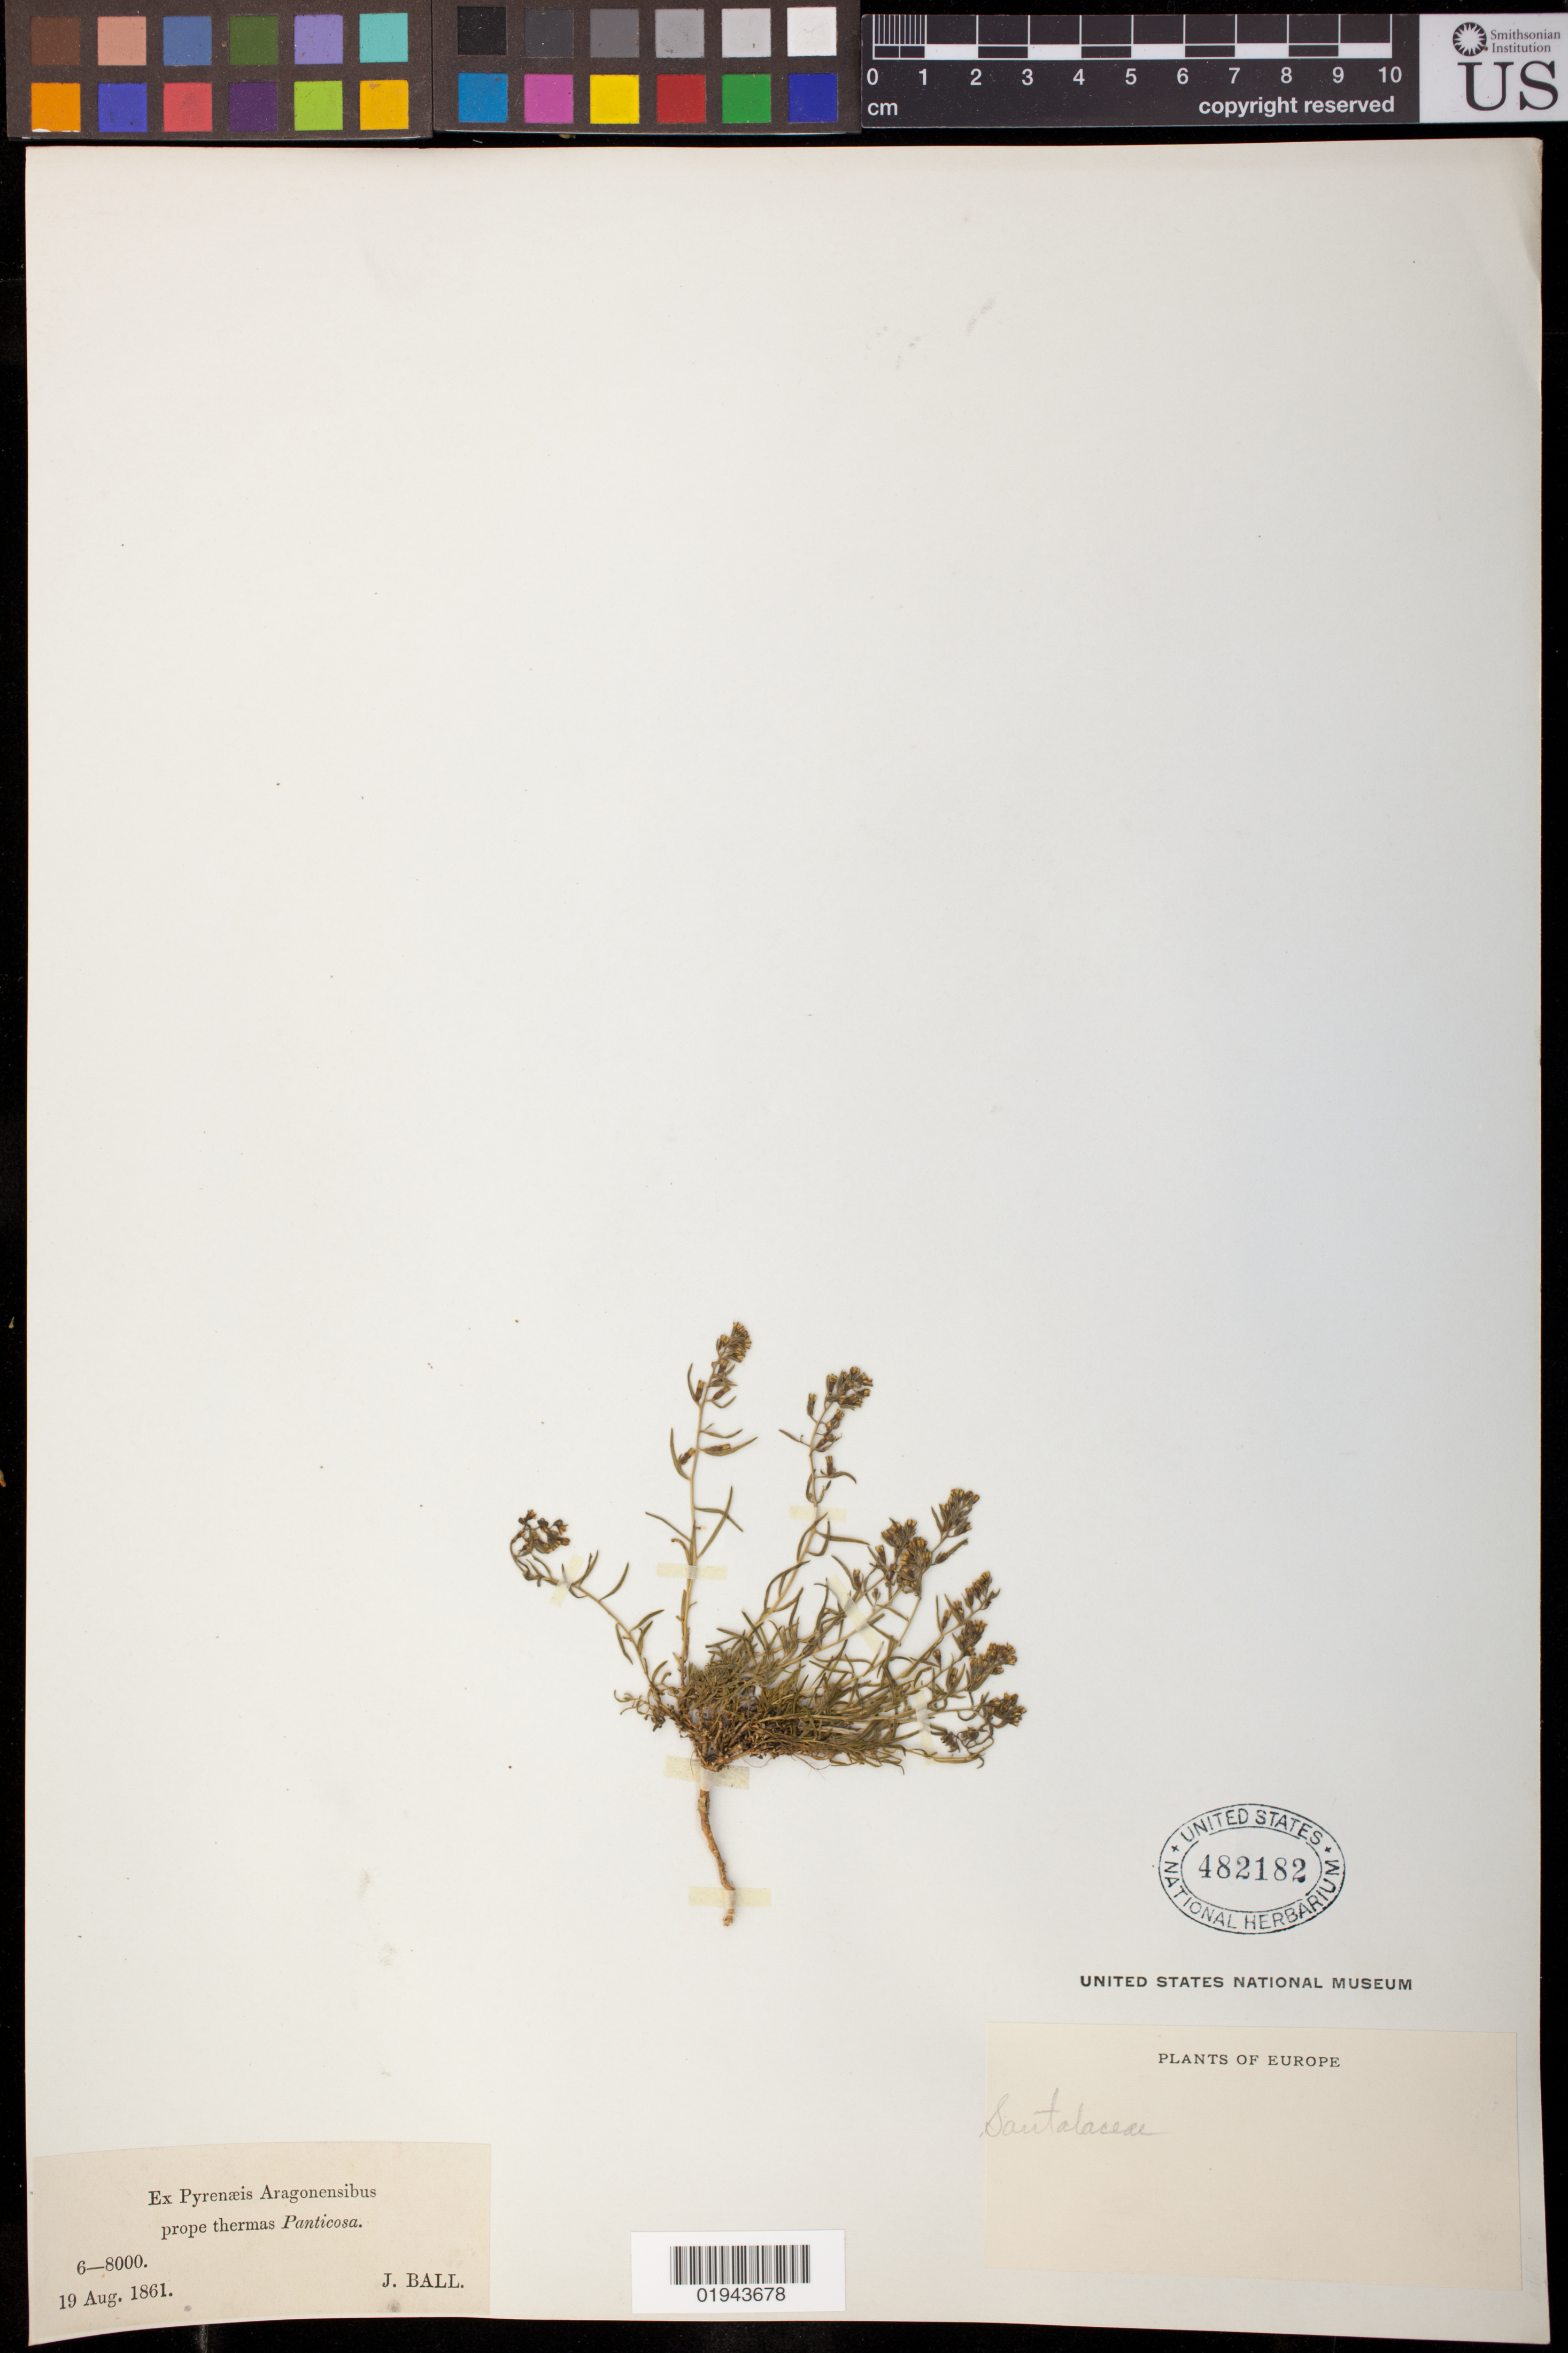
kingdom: Plantae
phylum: Tracheophyta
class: Magnoliopsida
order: Santalales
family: Thesiaceae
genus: Thesium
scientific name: Thesium sp.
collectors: J. Ball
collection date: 1861-08-19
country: Spain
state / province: Aragon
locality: prope thermas Panticosa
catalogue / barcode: US 482182